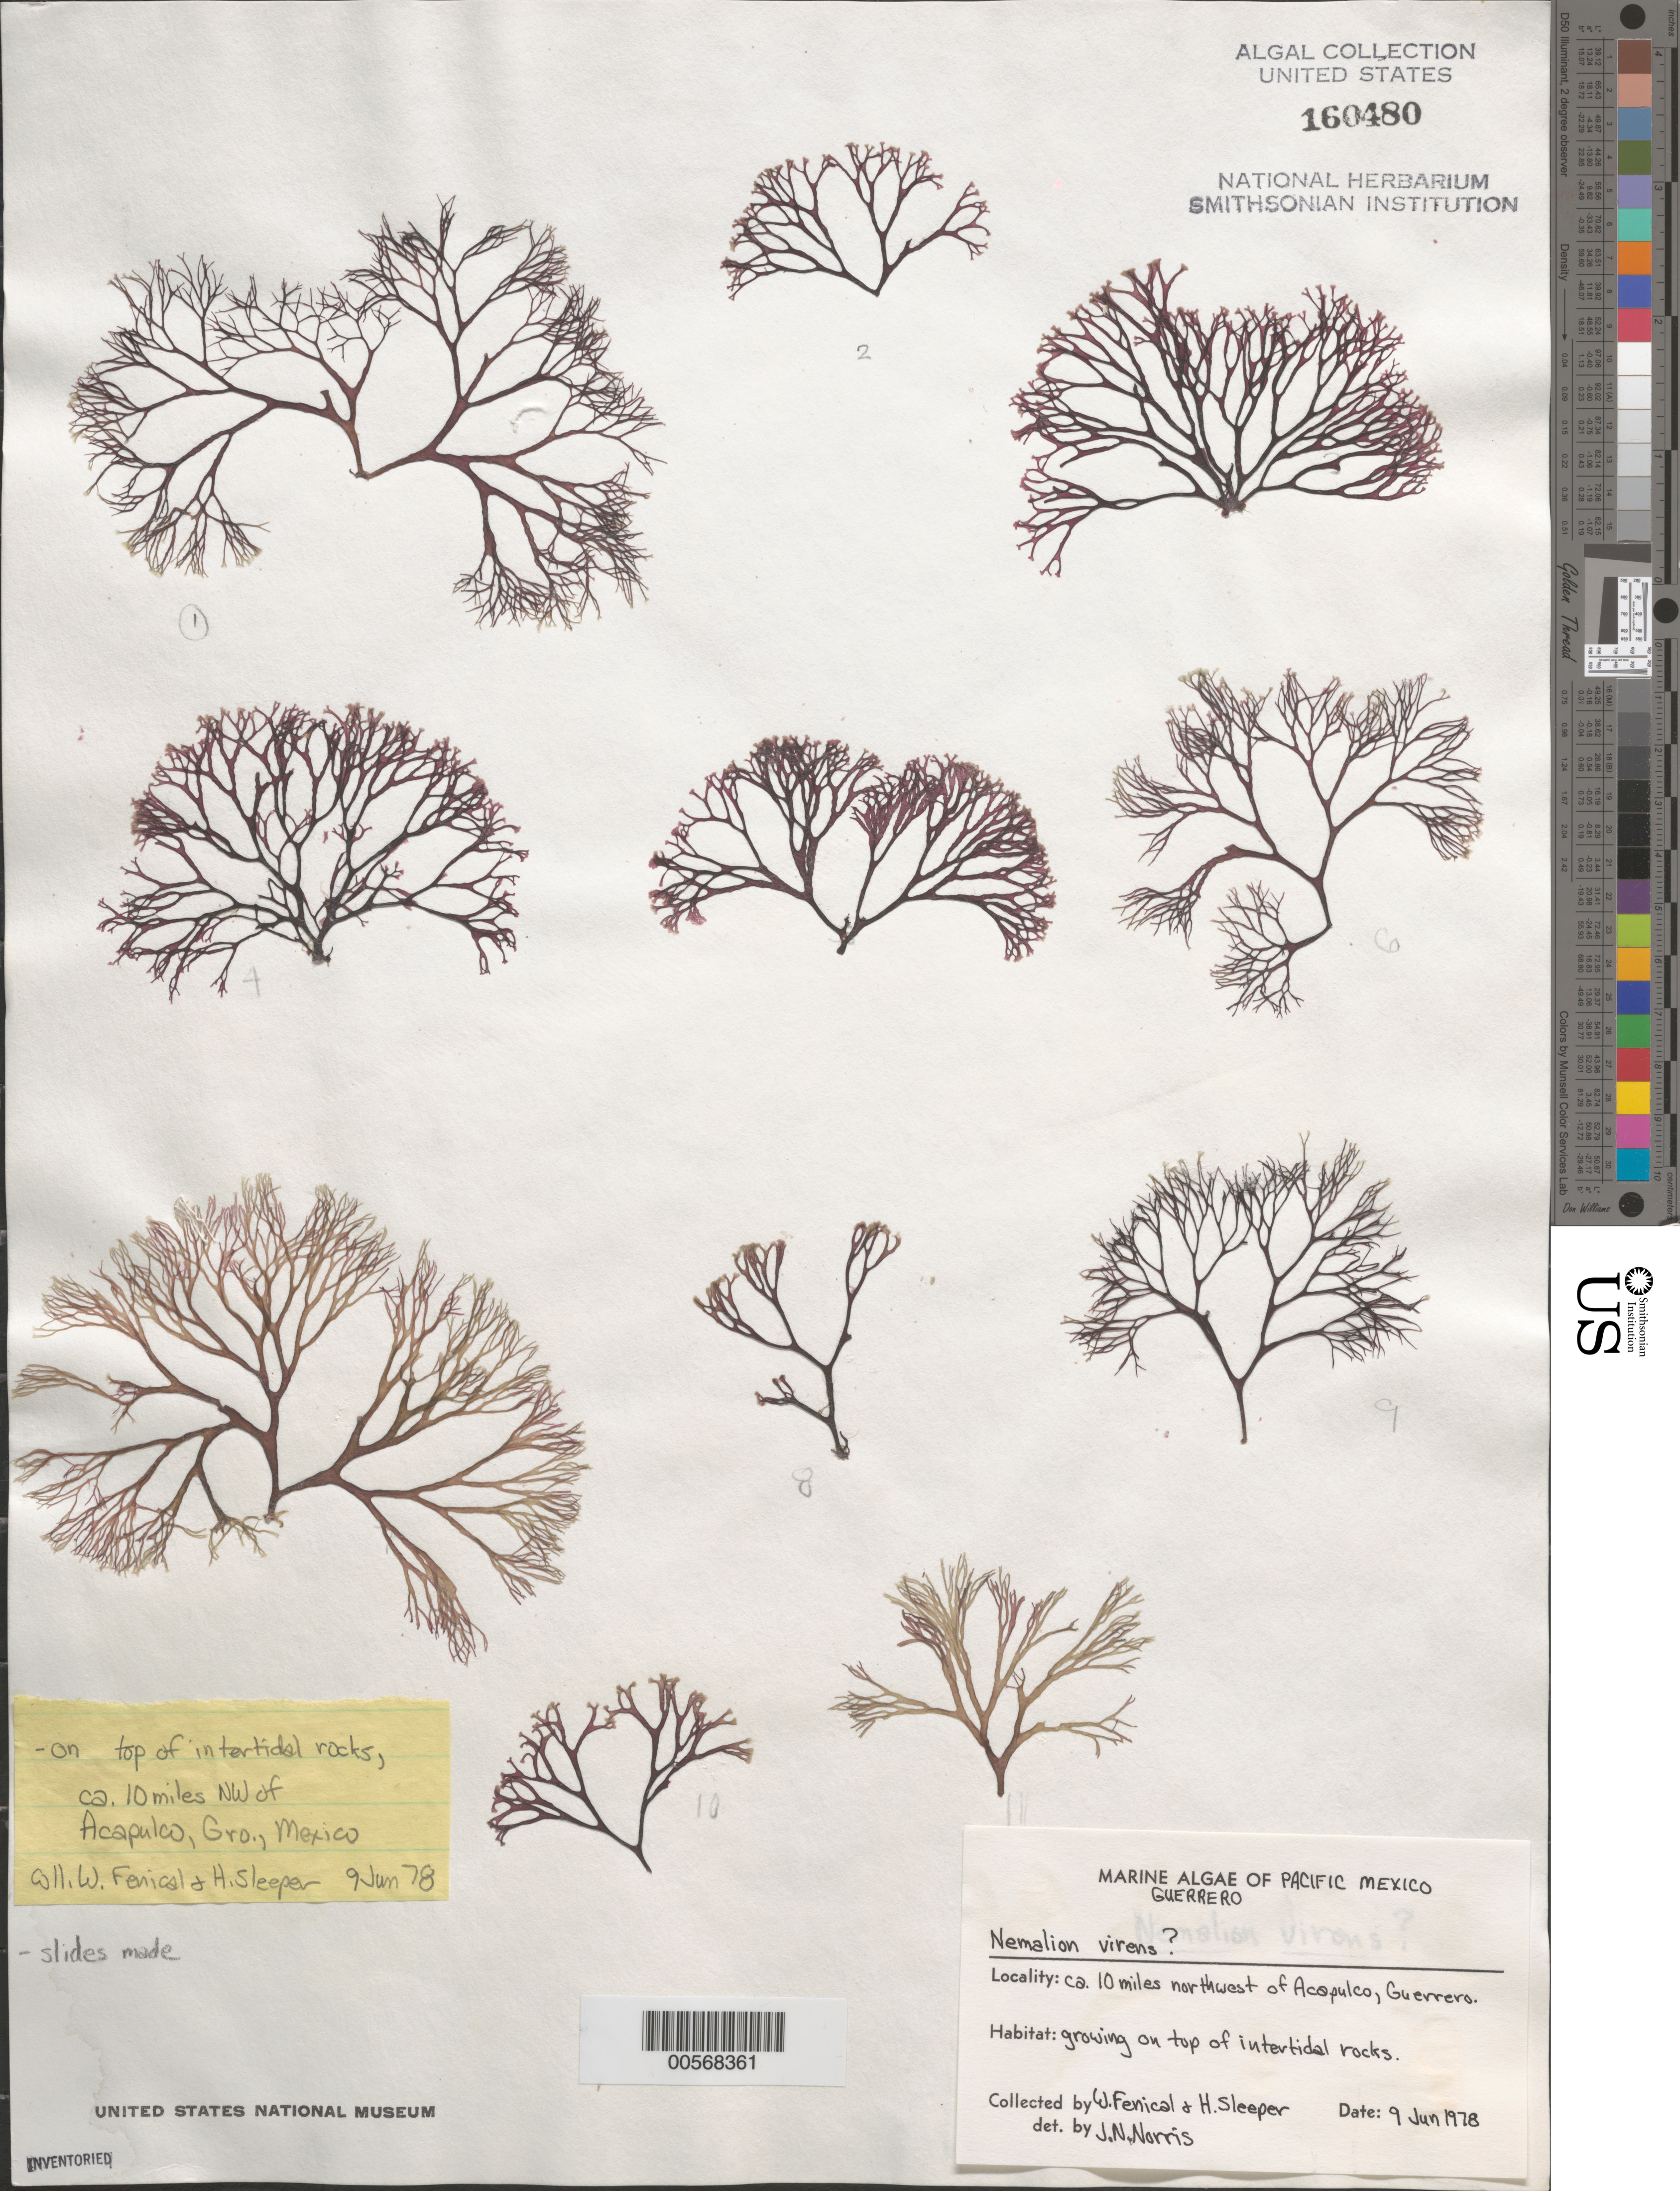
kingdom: Plantae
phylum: Rhodophyta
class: Florideophyceae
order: Nemaliales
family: Liagoraceae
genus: Dermonema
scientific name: Dermonema virens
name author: (J. Agardh) Pedroche & Ávila Ortíz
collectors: W. Fenical & H. Sleeper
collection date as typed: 09 Jun 1978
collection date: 1978-06-09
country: Mexico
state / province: Guerrero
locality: Ca. 10 miles northwest of Acapulco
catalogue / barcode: US 160480